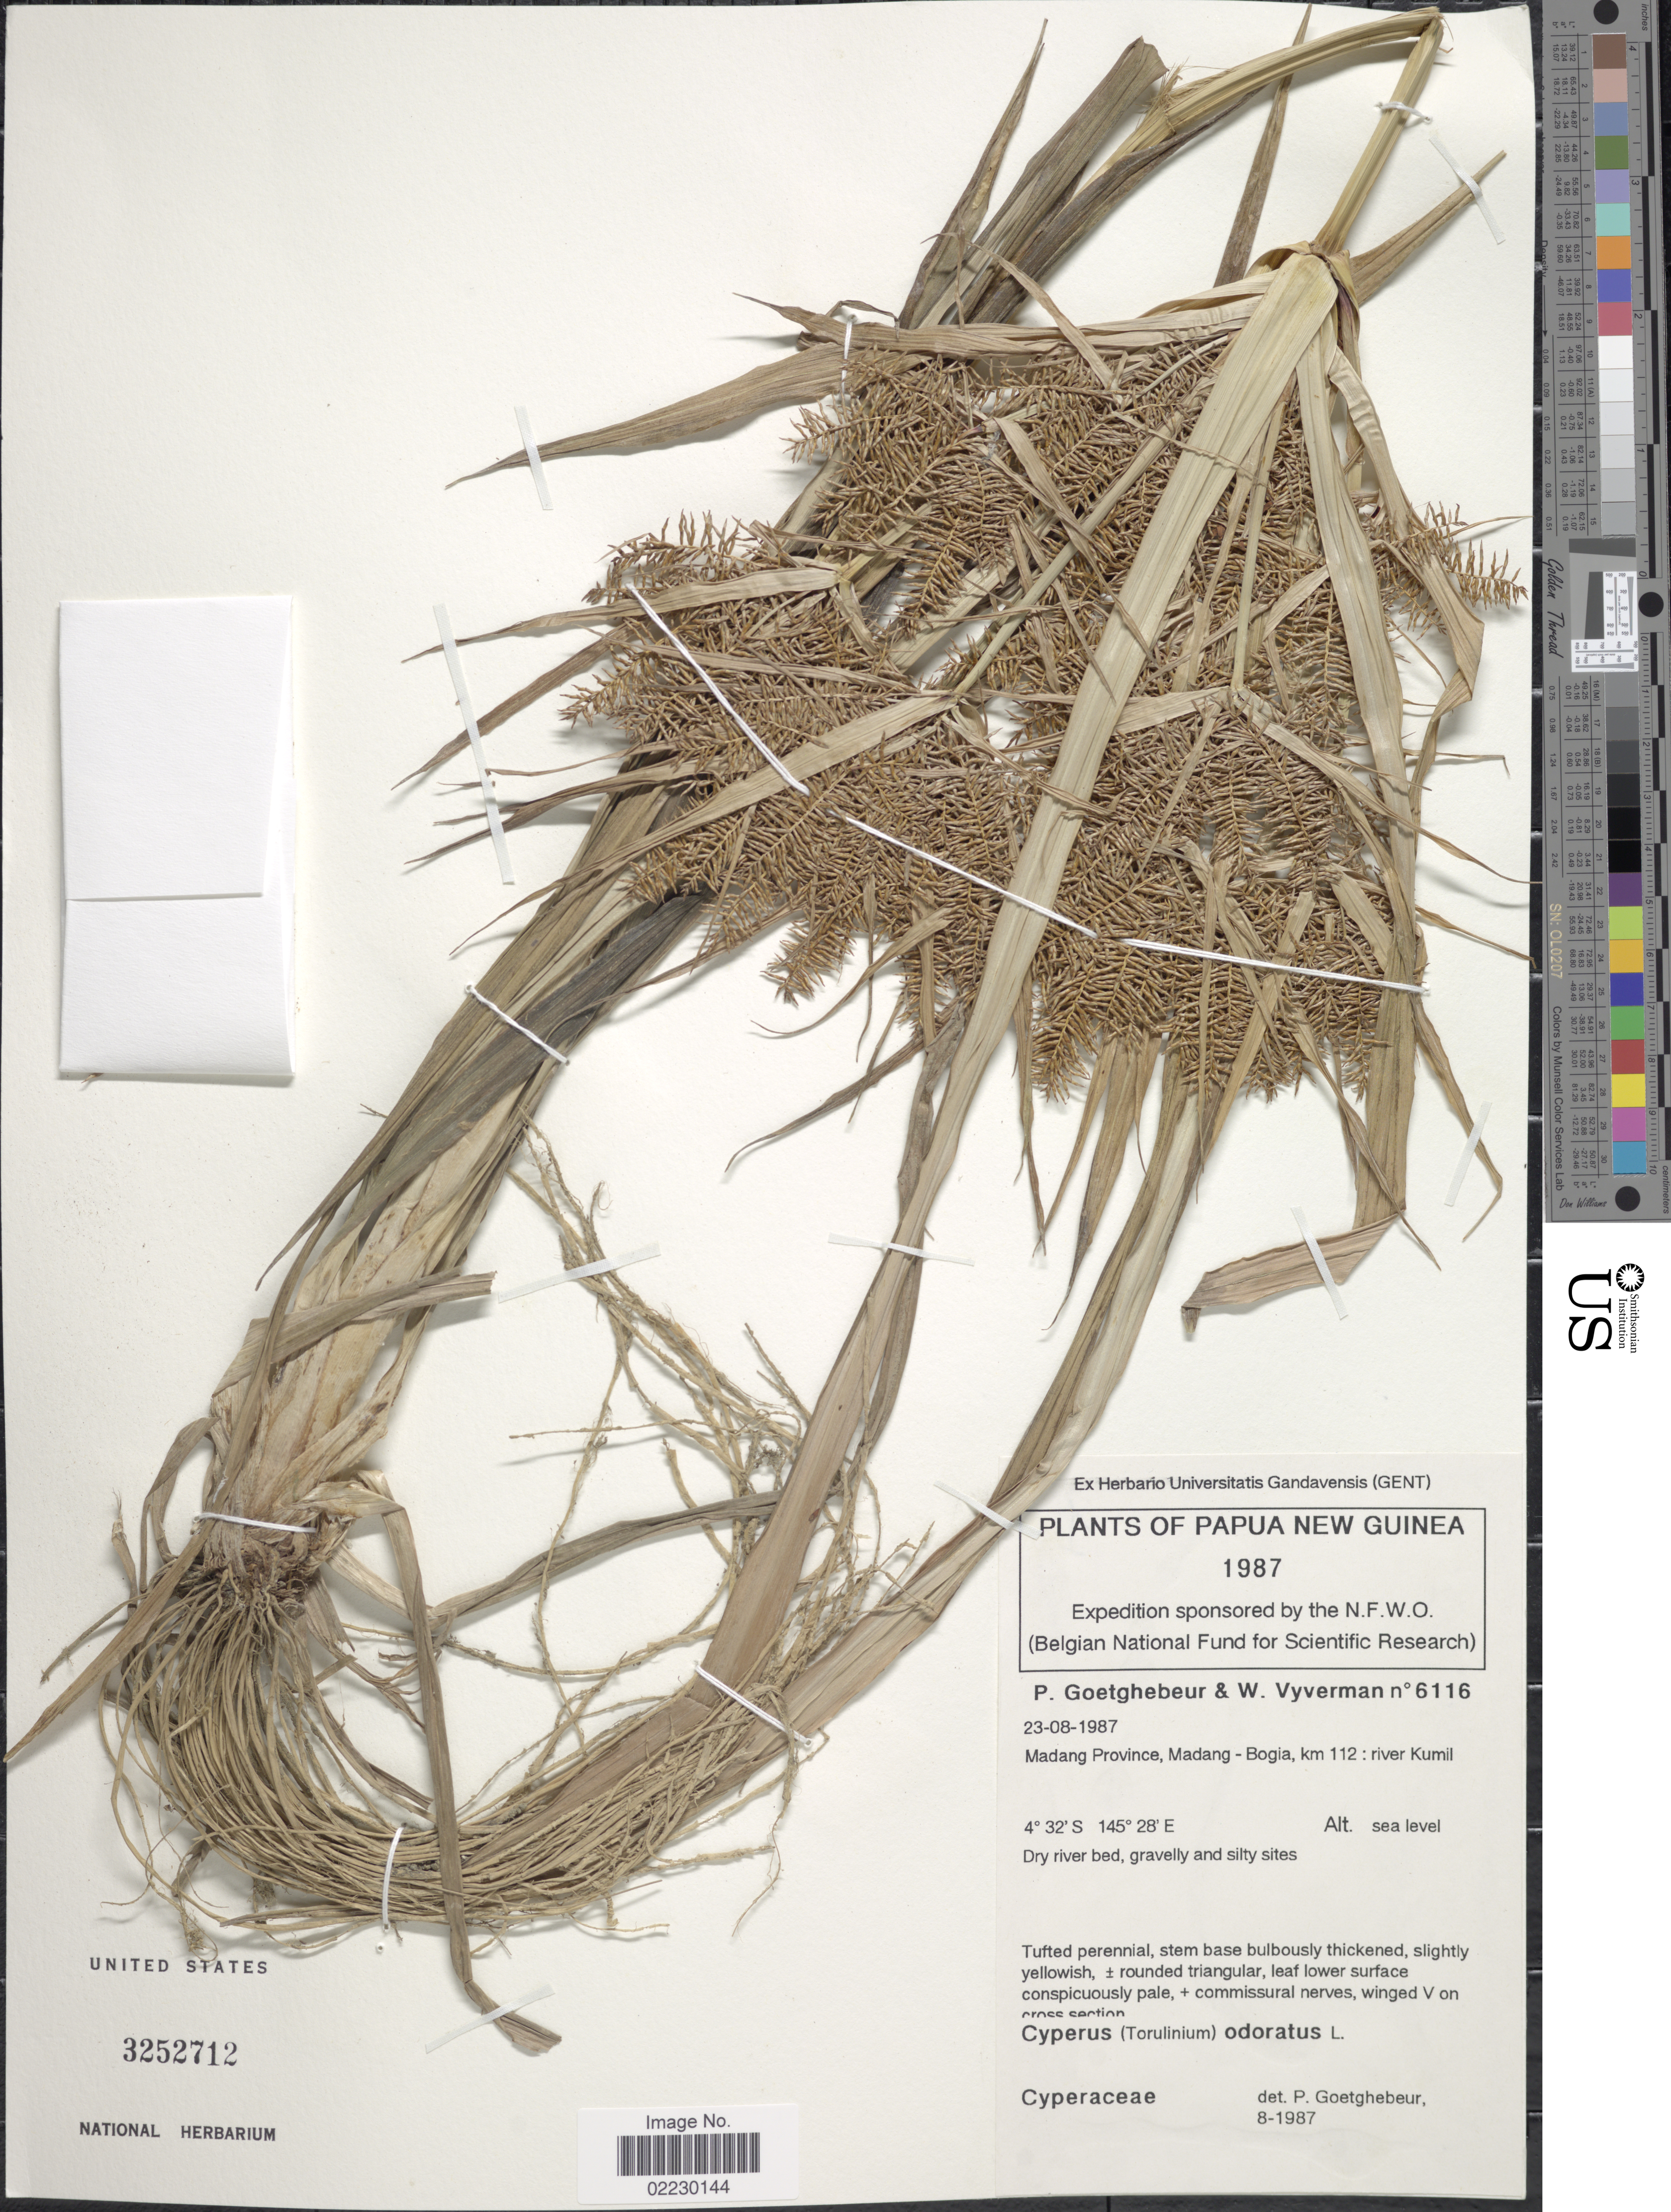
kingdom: Plantae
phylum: Tracheophyta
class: Liliopsida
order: Poales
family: Cyperaceae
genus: Cyperus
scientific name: Cyperus odoratus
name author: L.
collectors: P. Goetghebeur & W. Vyverman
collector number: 6116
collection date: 1987-08-23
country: Papua New Guinea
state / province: Madang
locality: Madang-Bogia, km 112, river Kumil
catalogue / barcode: US 3252712